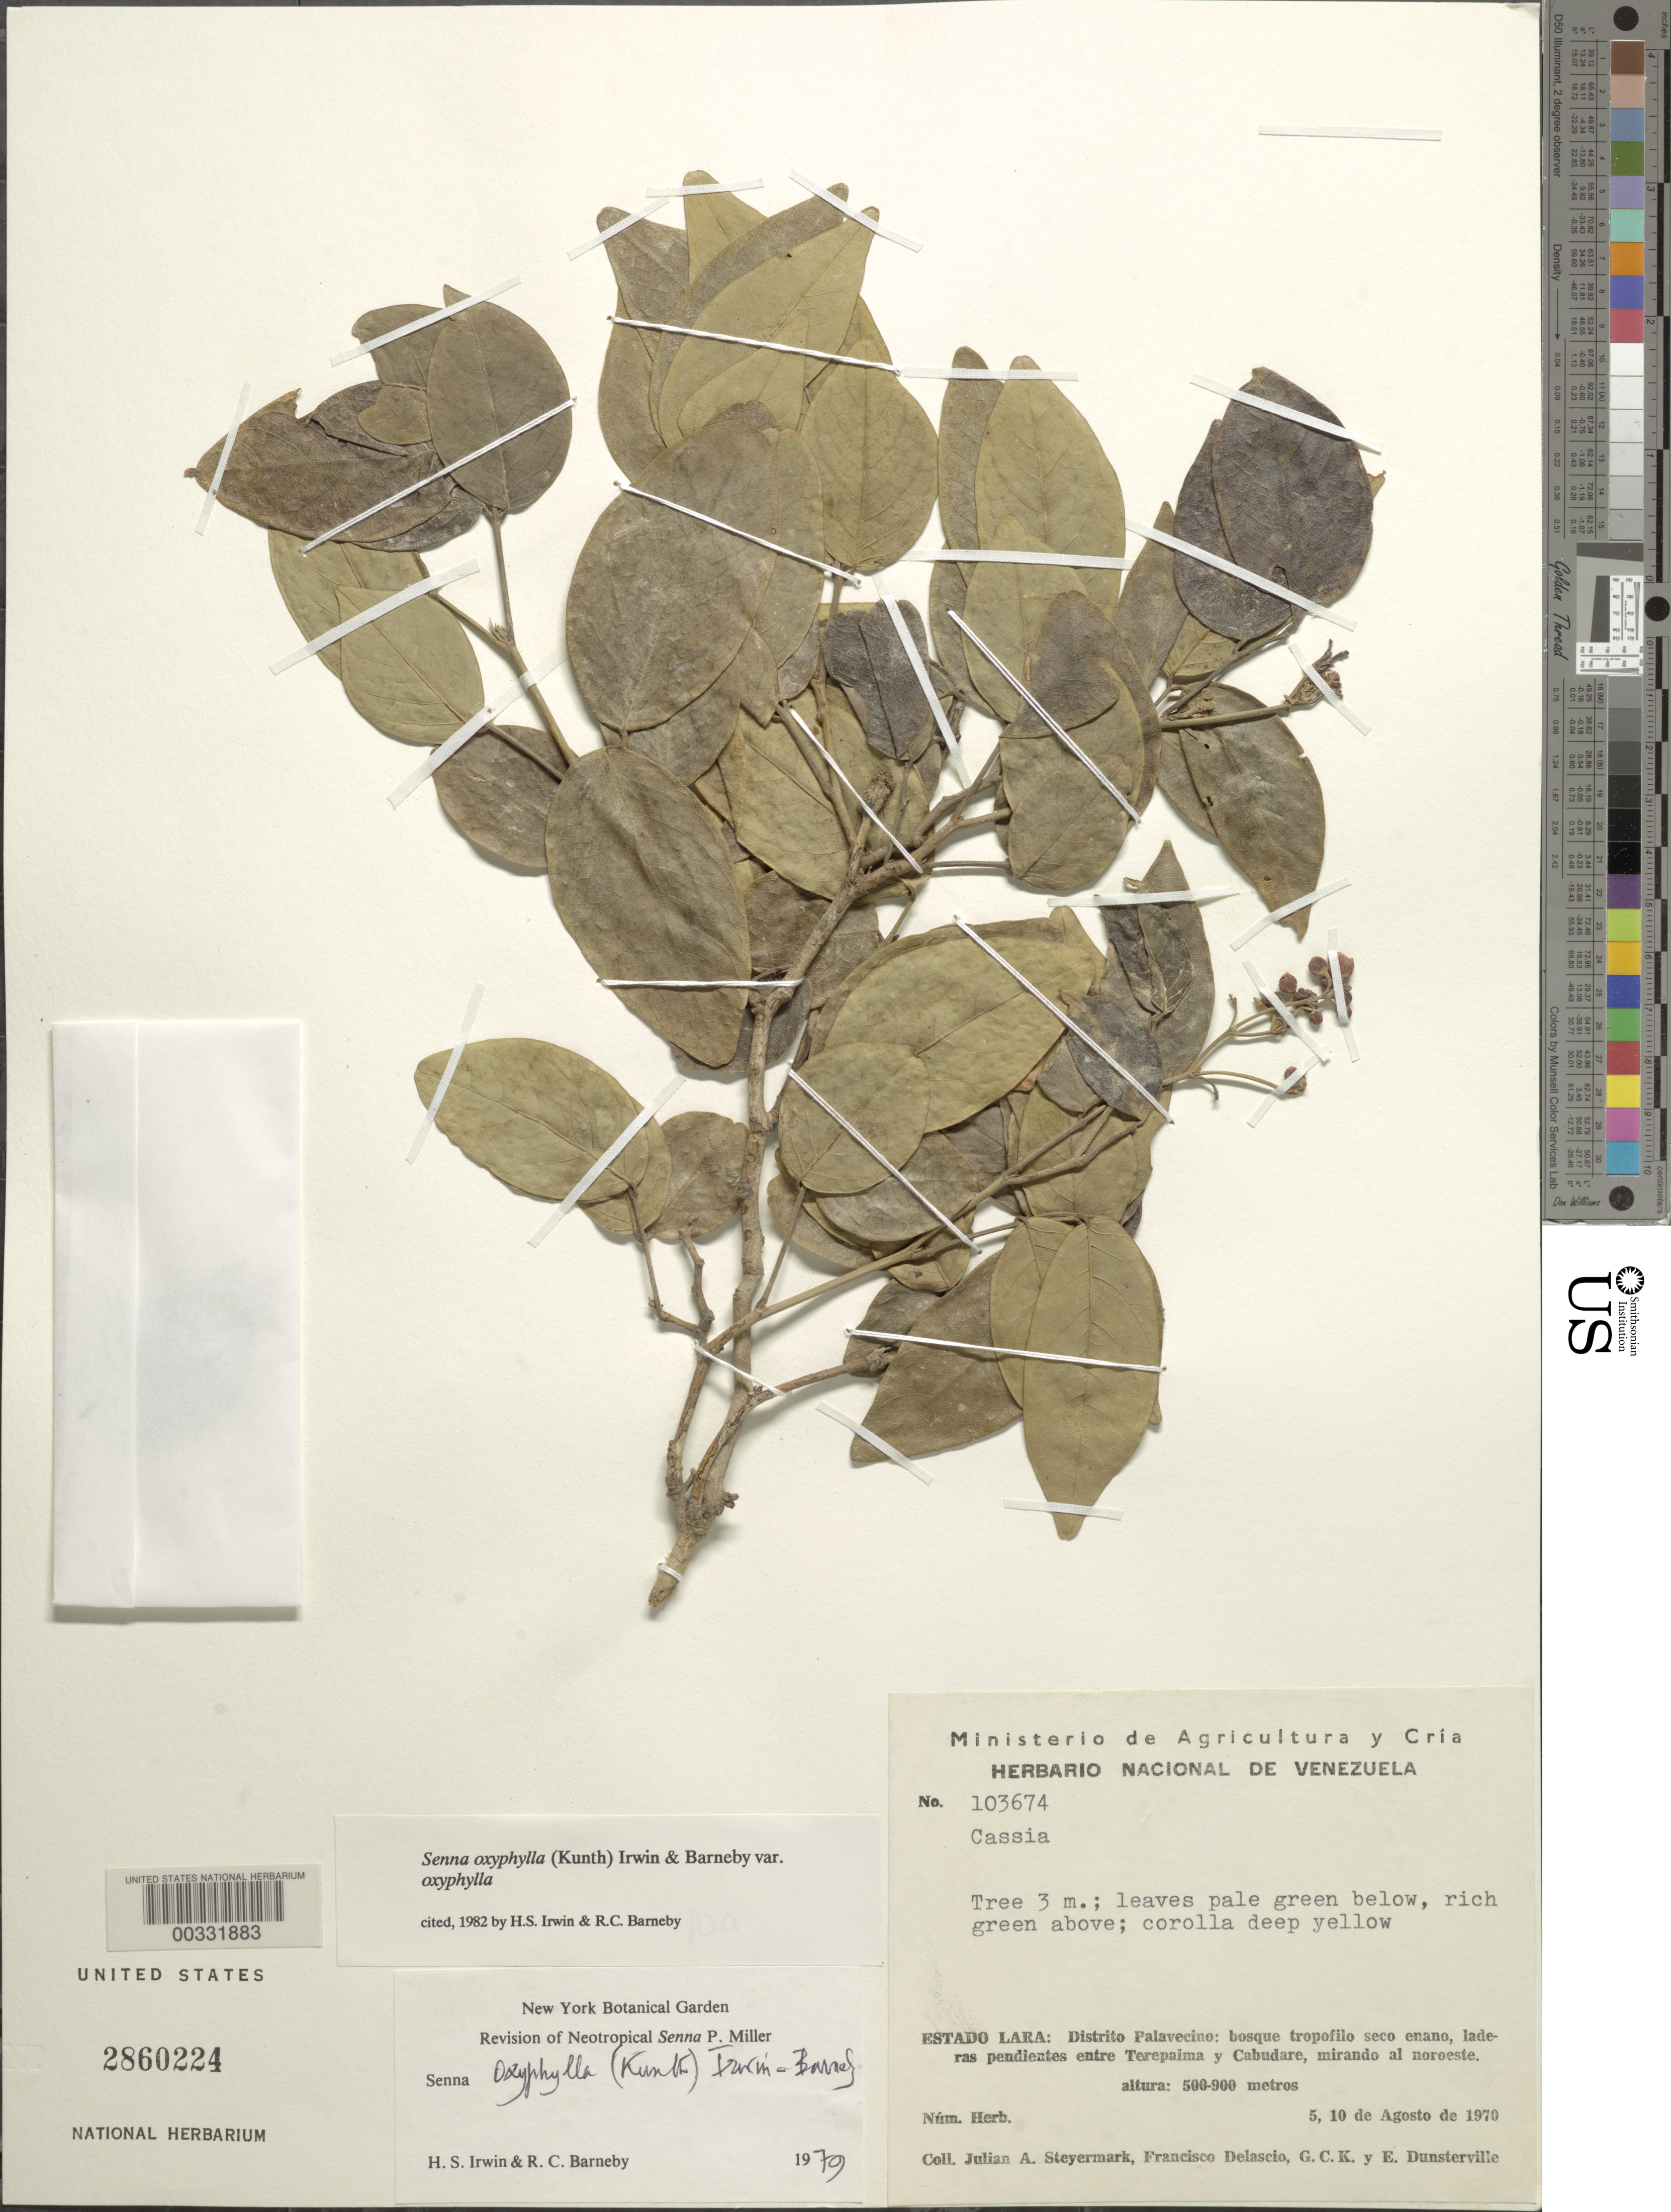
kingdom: Plantae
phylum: Tracheophyta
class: Magnoliopsida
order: Fabales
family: Fabaceae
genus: Senna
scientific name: Senna oxyphylla var. oxyphylla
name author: (Kunth) H.S. Irwin & Barneby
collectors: J. Steyermark, F. Delascio C., G. C. K. Dunsterville & E. Dunsterville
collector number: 103674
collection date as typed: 05 Aug 1970 and 10 Aug 1970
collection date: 1970-08-05,1970-08-10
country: Venezuela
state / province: Lara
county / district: Palavecino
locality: Between terepaima and cabudare, ne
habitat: Dry tropical dwarf forests on slopes of hillsides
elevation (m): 500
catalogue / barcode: US 2860224